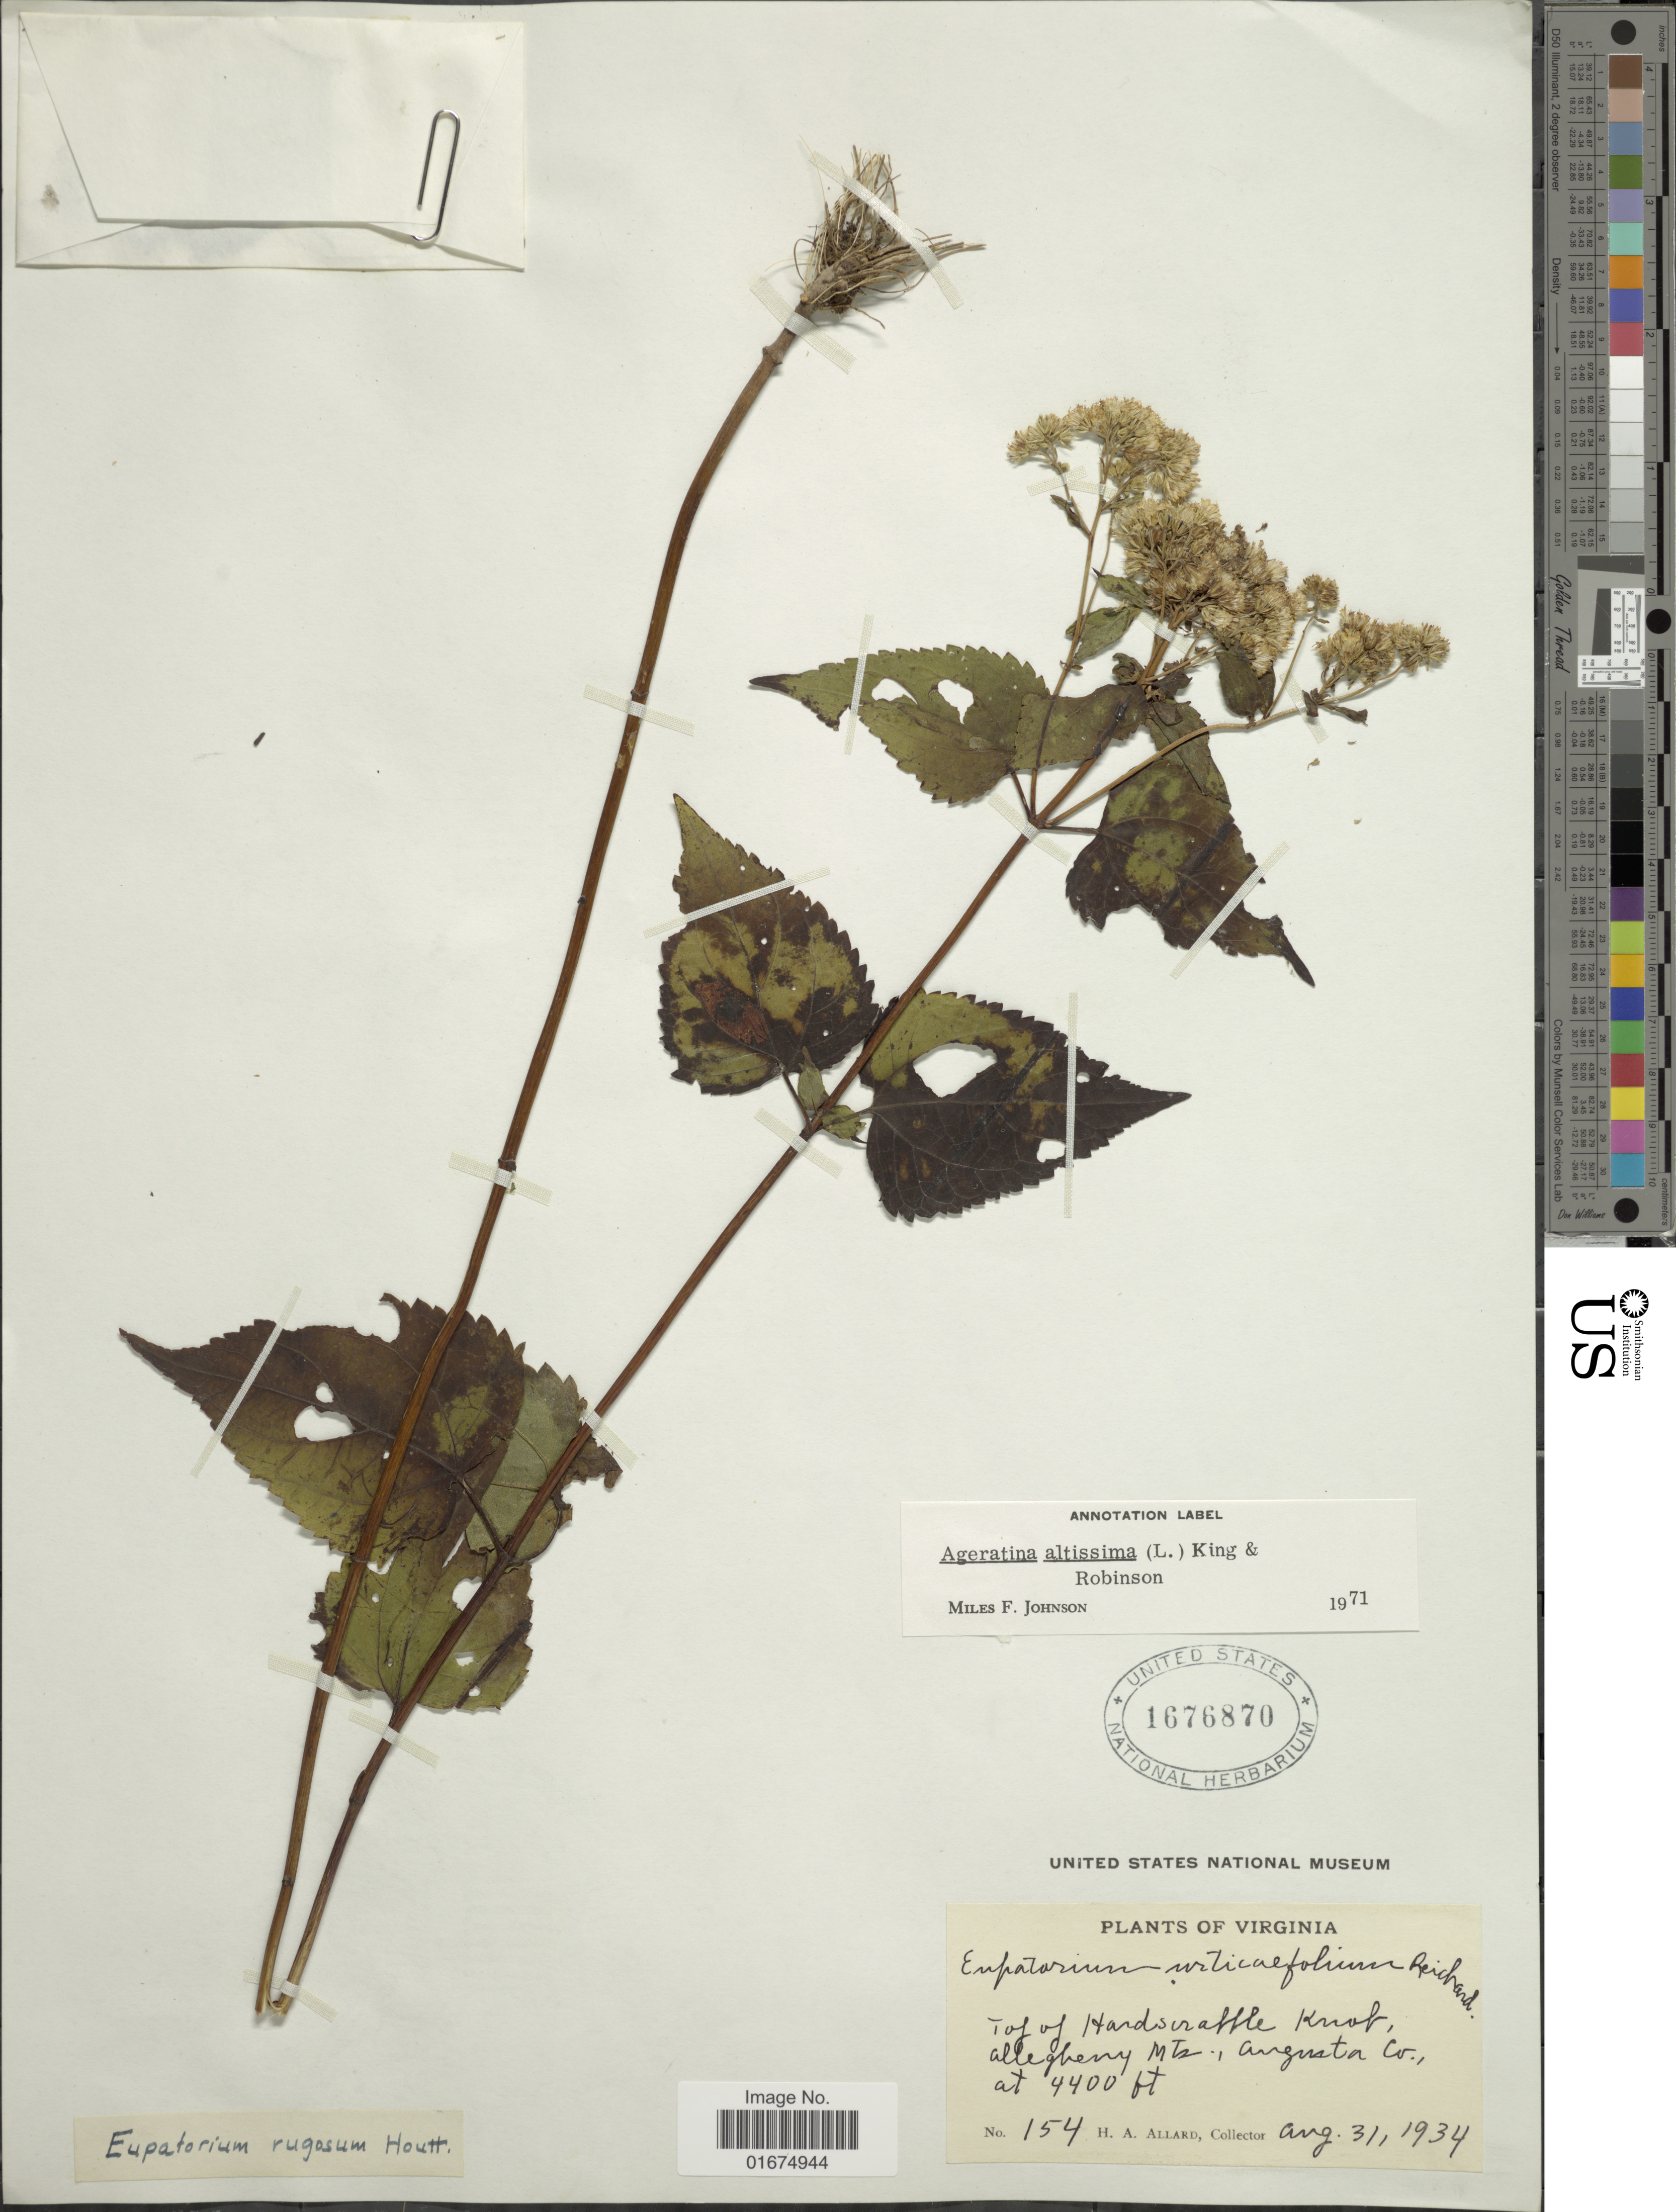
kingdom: Plantae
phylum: Tracheophyta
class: Magnoliopsida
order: Asterales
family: Asteraceae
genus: Ageratina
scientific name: Ageratina altissima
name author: (L.) R.M. King & H. Rob.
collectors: H. A. Allard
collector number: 154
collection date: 1934-08-31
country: United States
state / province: Virginia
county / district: Augusta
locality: Top of Hardscuffle Knob, Allegheny Mts. Augusta Co.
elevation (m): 1341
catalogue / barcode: US 1676870